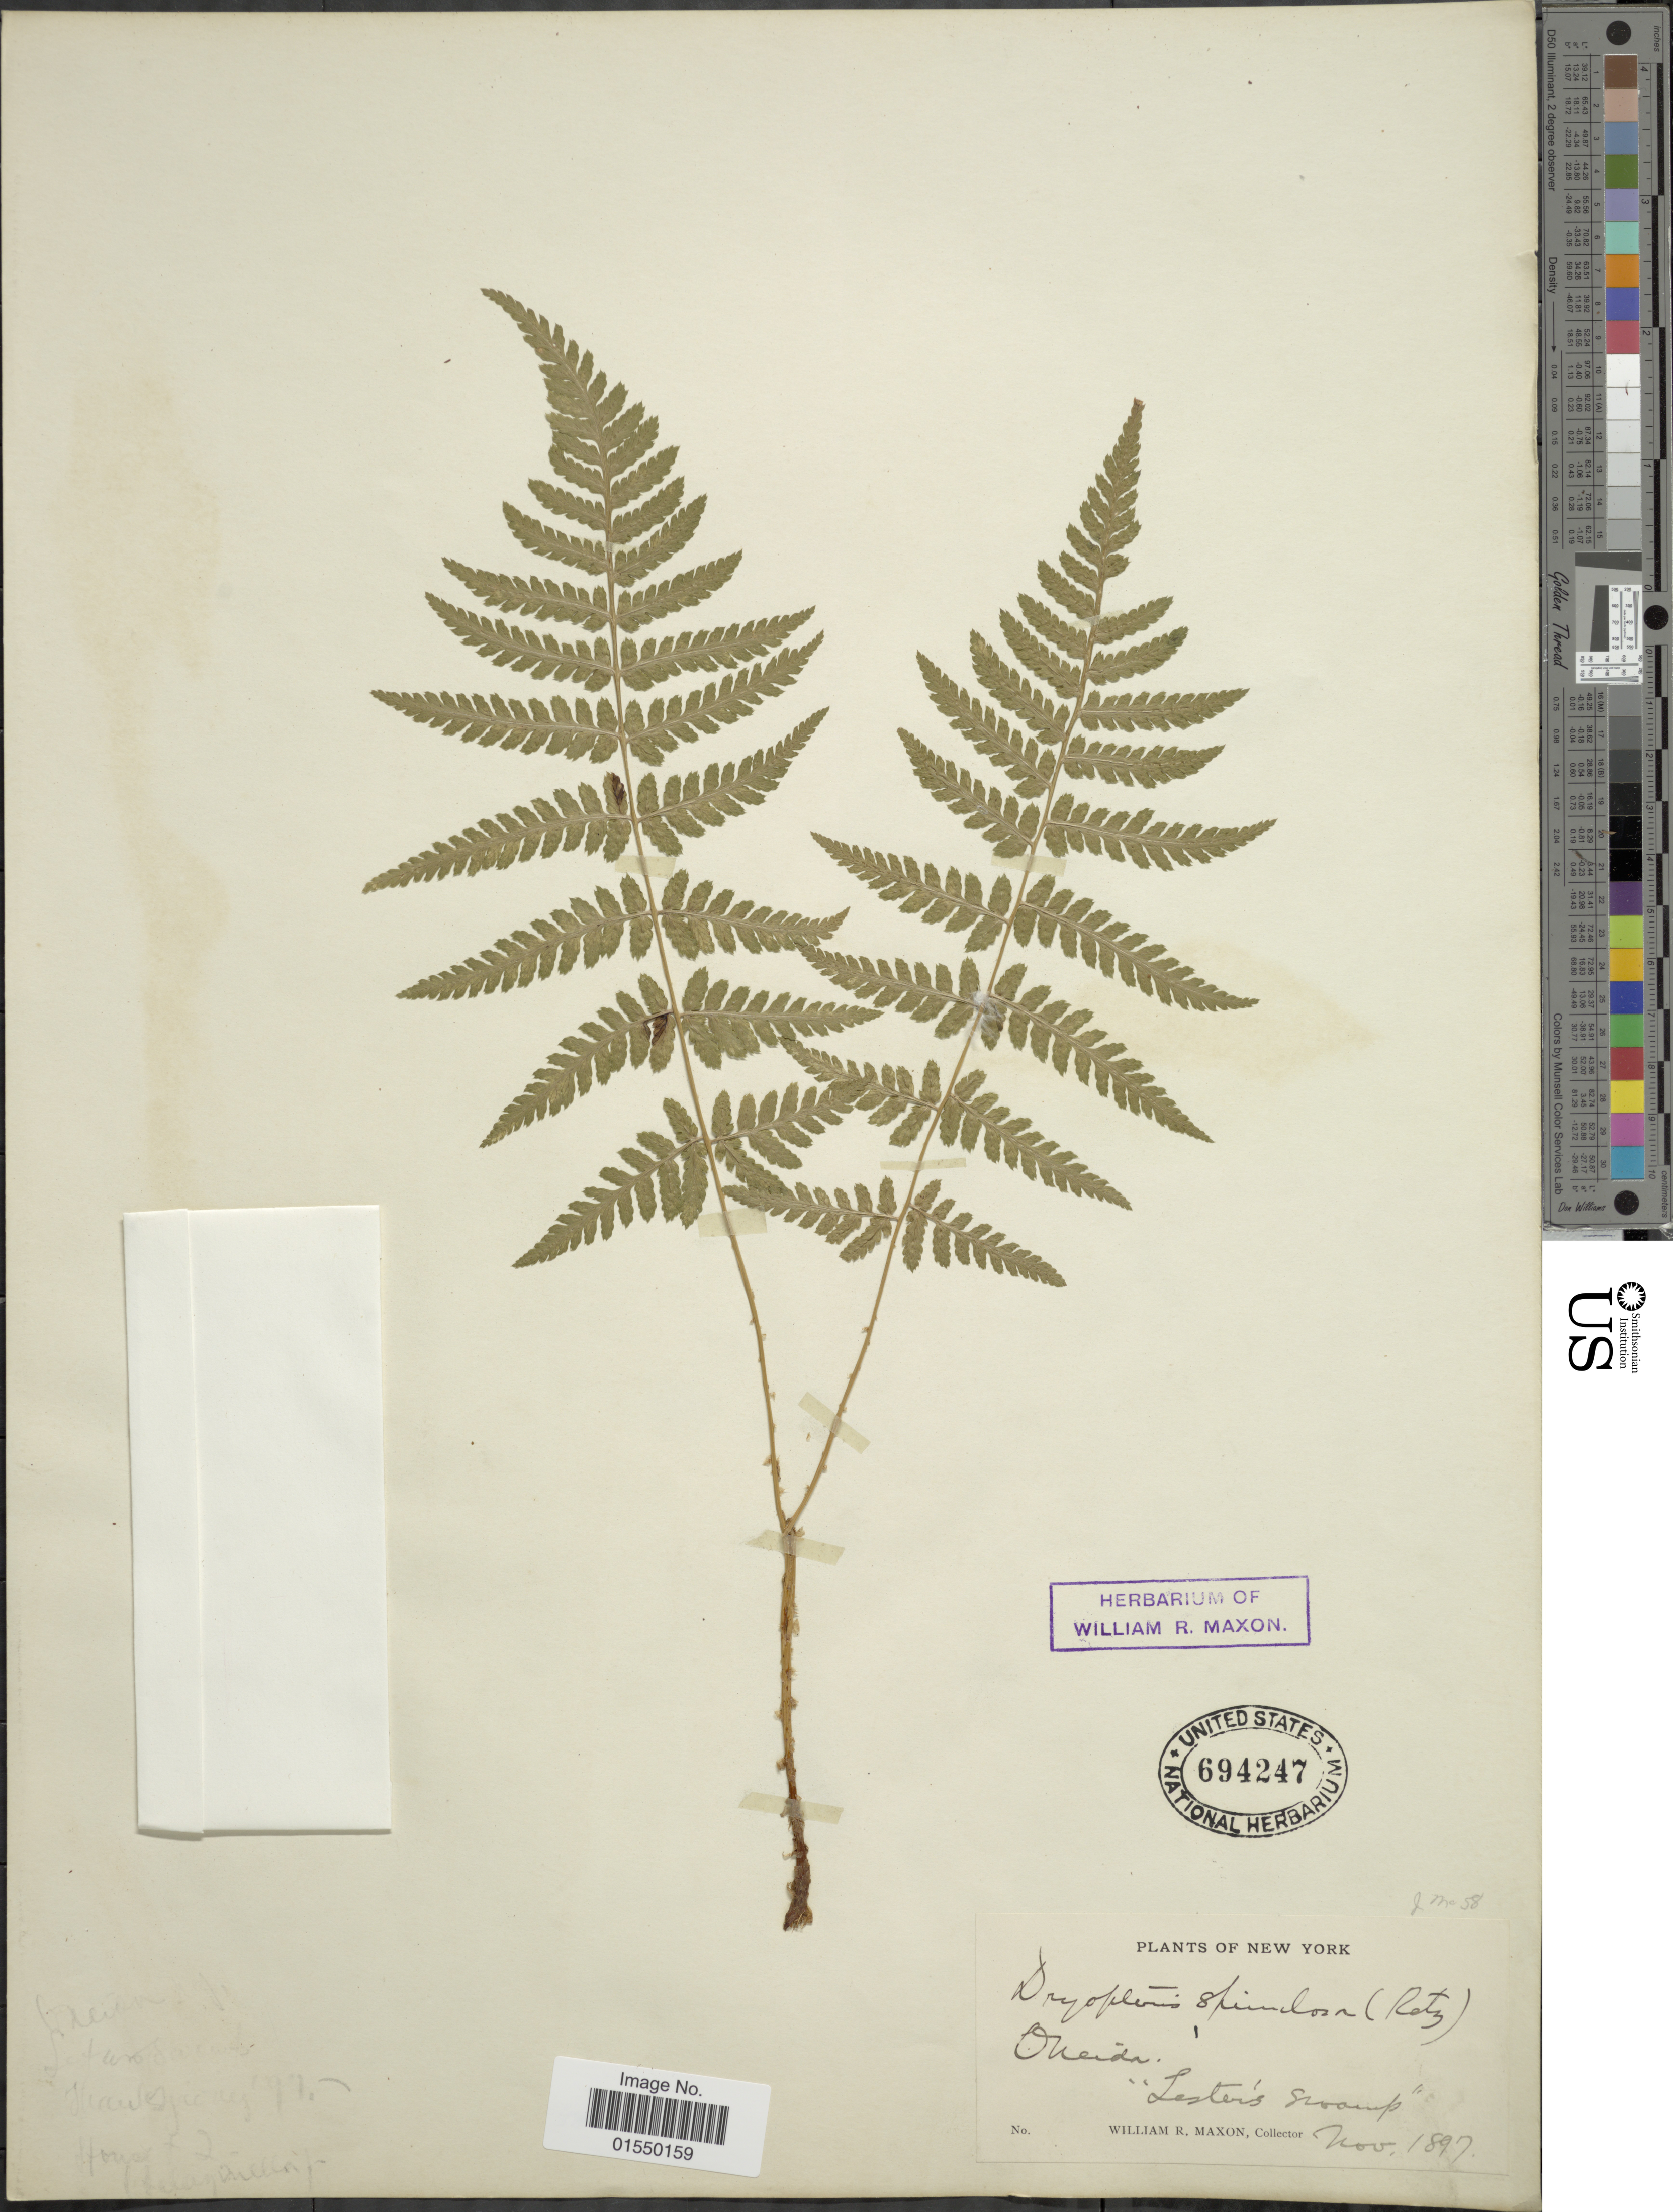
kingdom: Plantae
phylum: Tracheophyta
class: Polypodiopsida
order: Polypodiales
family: Dryopteridaceae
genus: Dryopteris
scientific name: Dryopteris carthusiana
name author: (Villars) H.P. Fuchs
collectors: W. R. Maxon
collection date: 1897-11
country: United States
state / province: New York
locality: Oneida, Lester's swamp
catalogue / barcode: US 694247